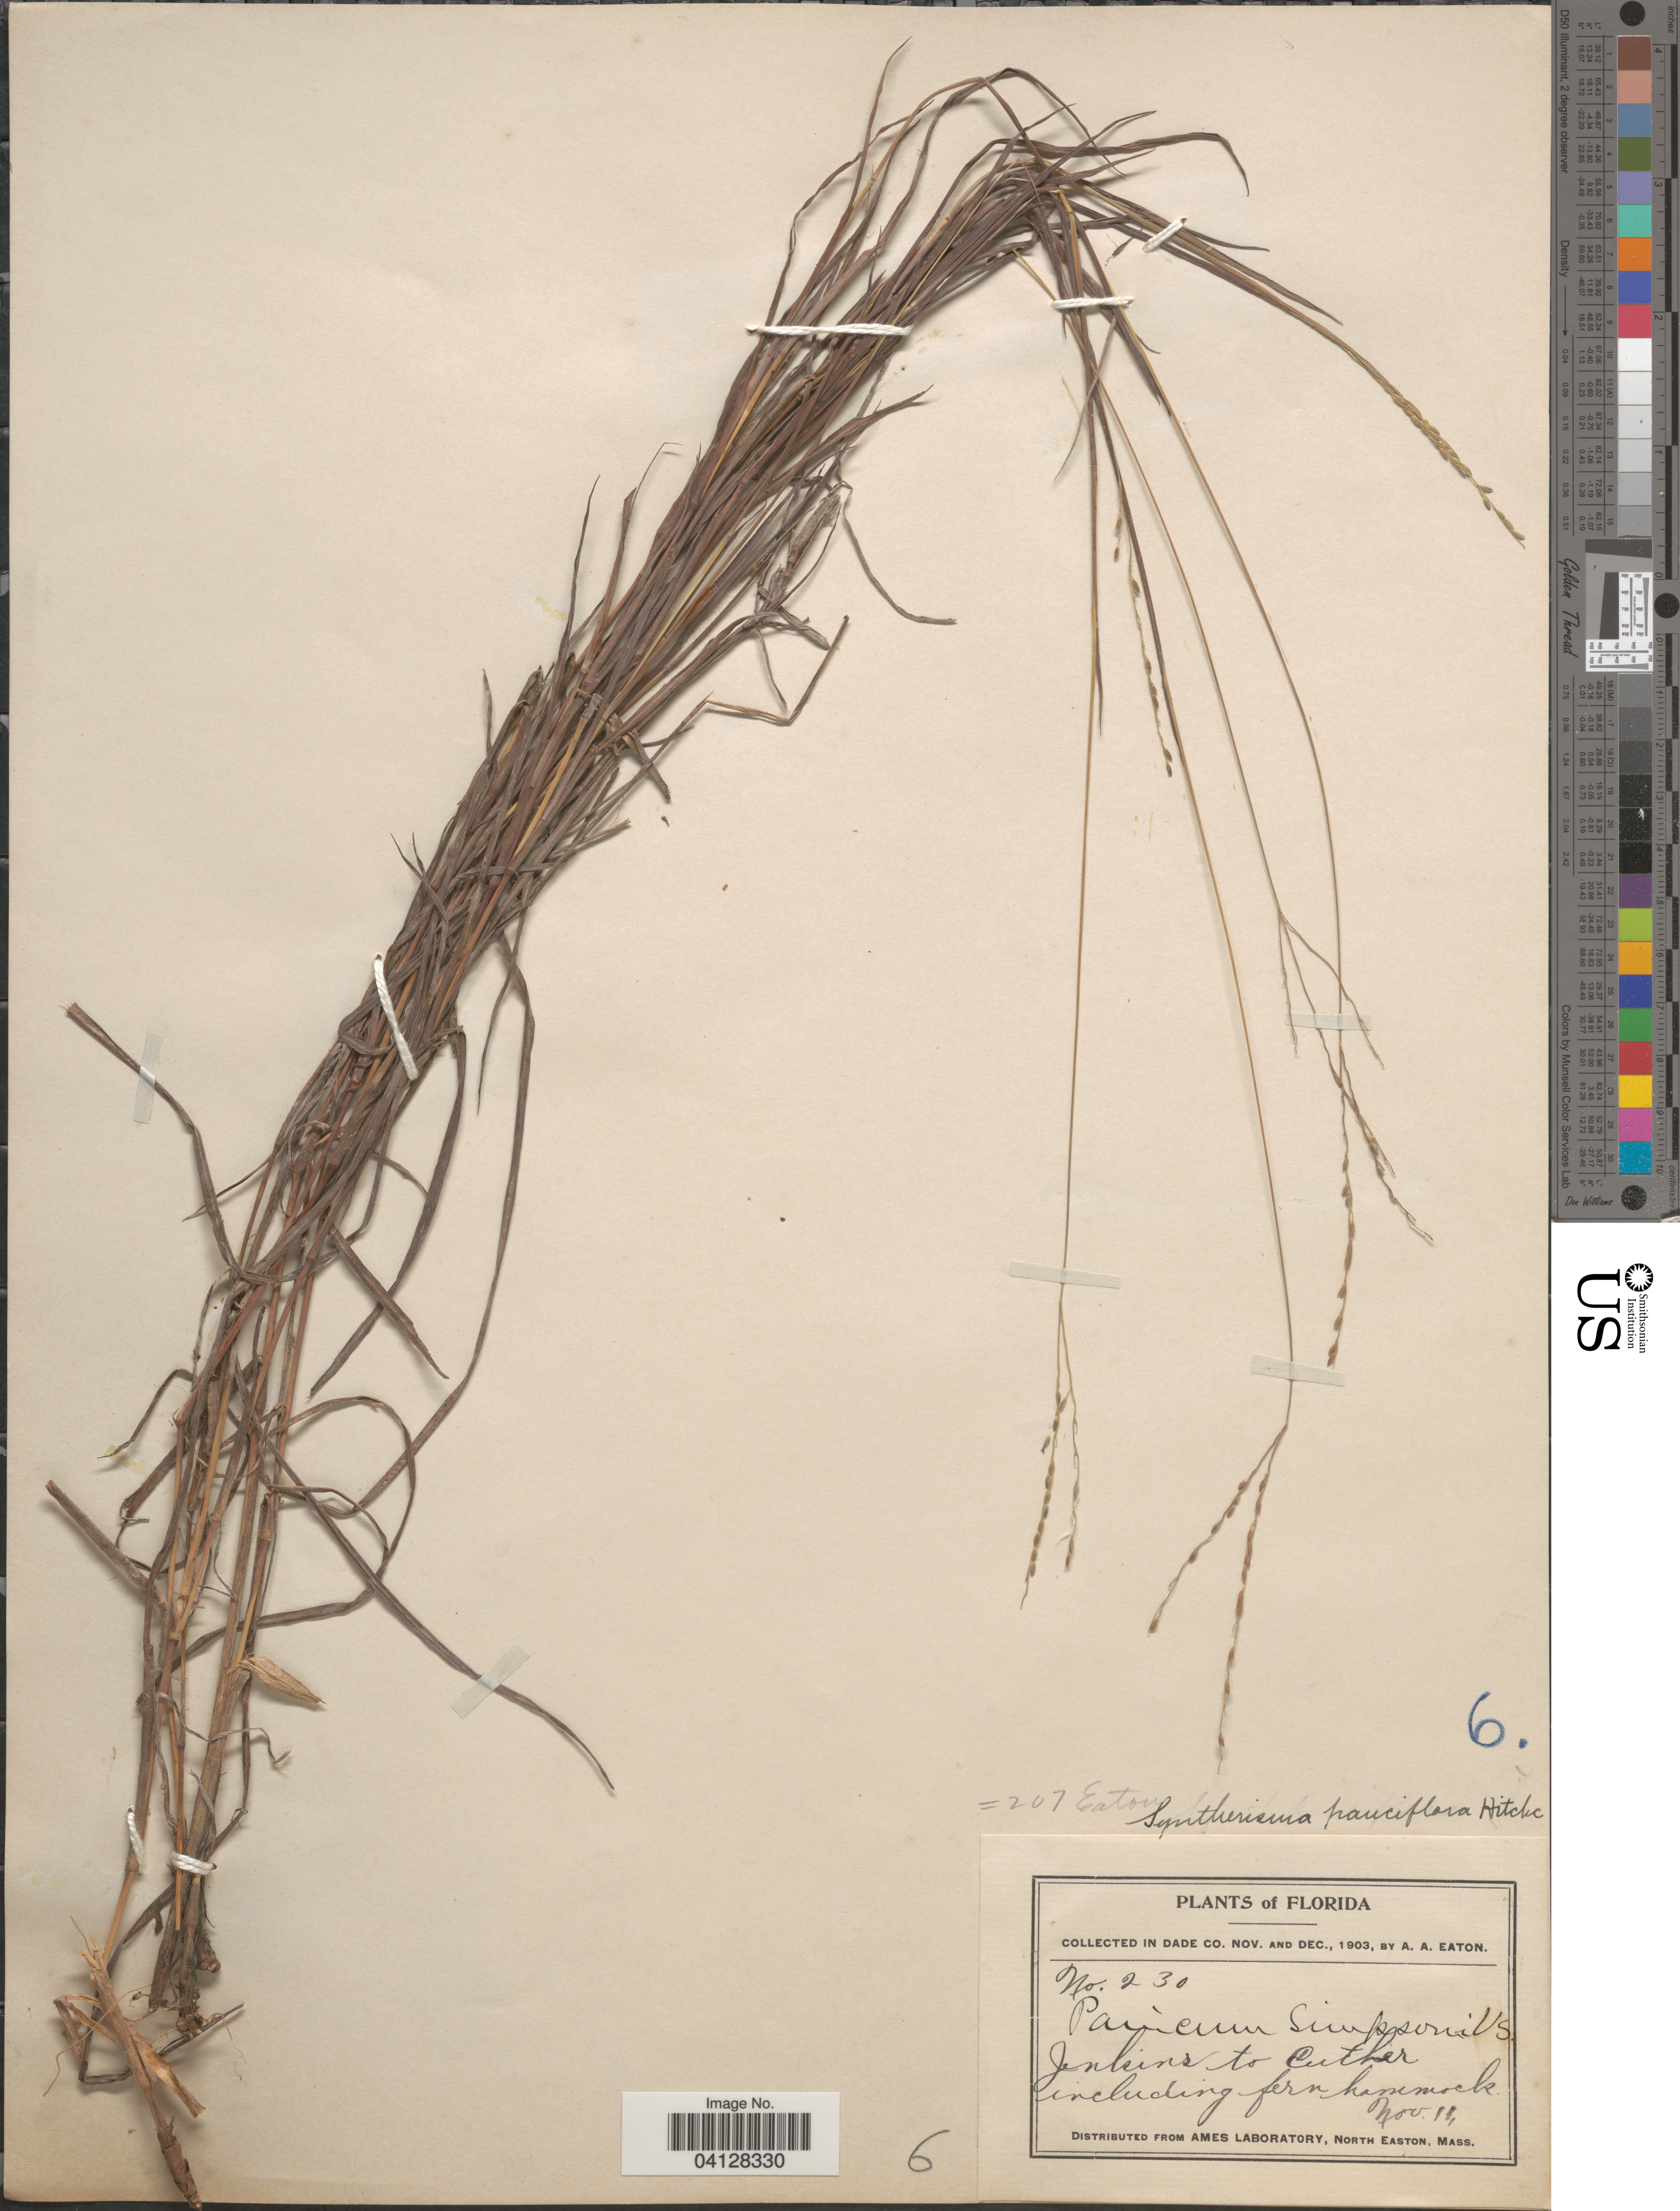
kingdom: Plantae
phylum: Tracheophyta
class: Liliopsida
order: Poales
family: Poaceae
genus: Panicum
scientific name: Panicum simpsonii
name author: (Vasey) W.J. Beal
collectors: A. A. Eaton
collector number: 230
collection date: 1903-11-11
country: United States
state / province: Florida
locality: Dade Co. Jenkins to Cutler.